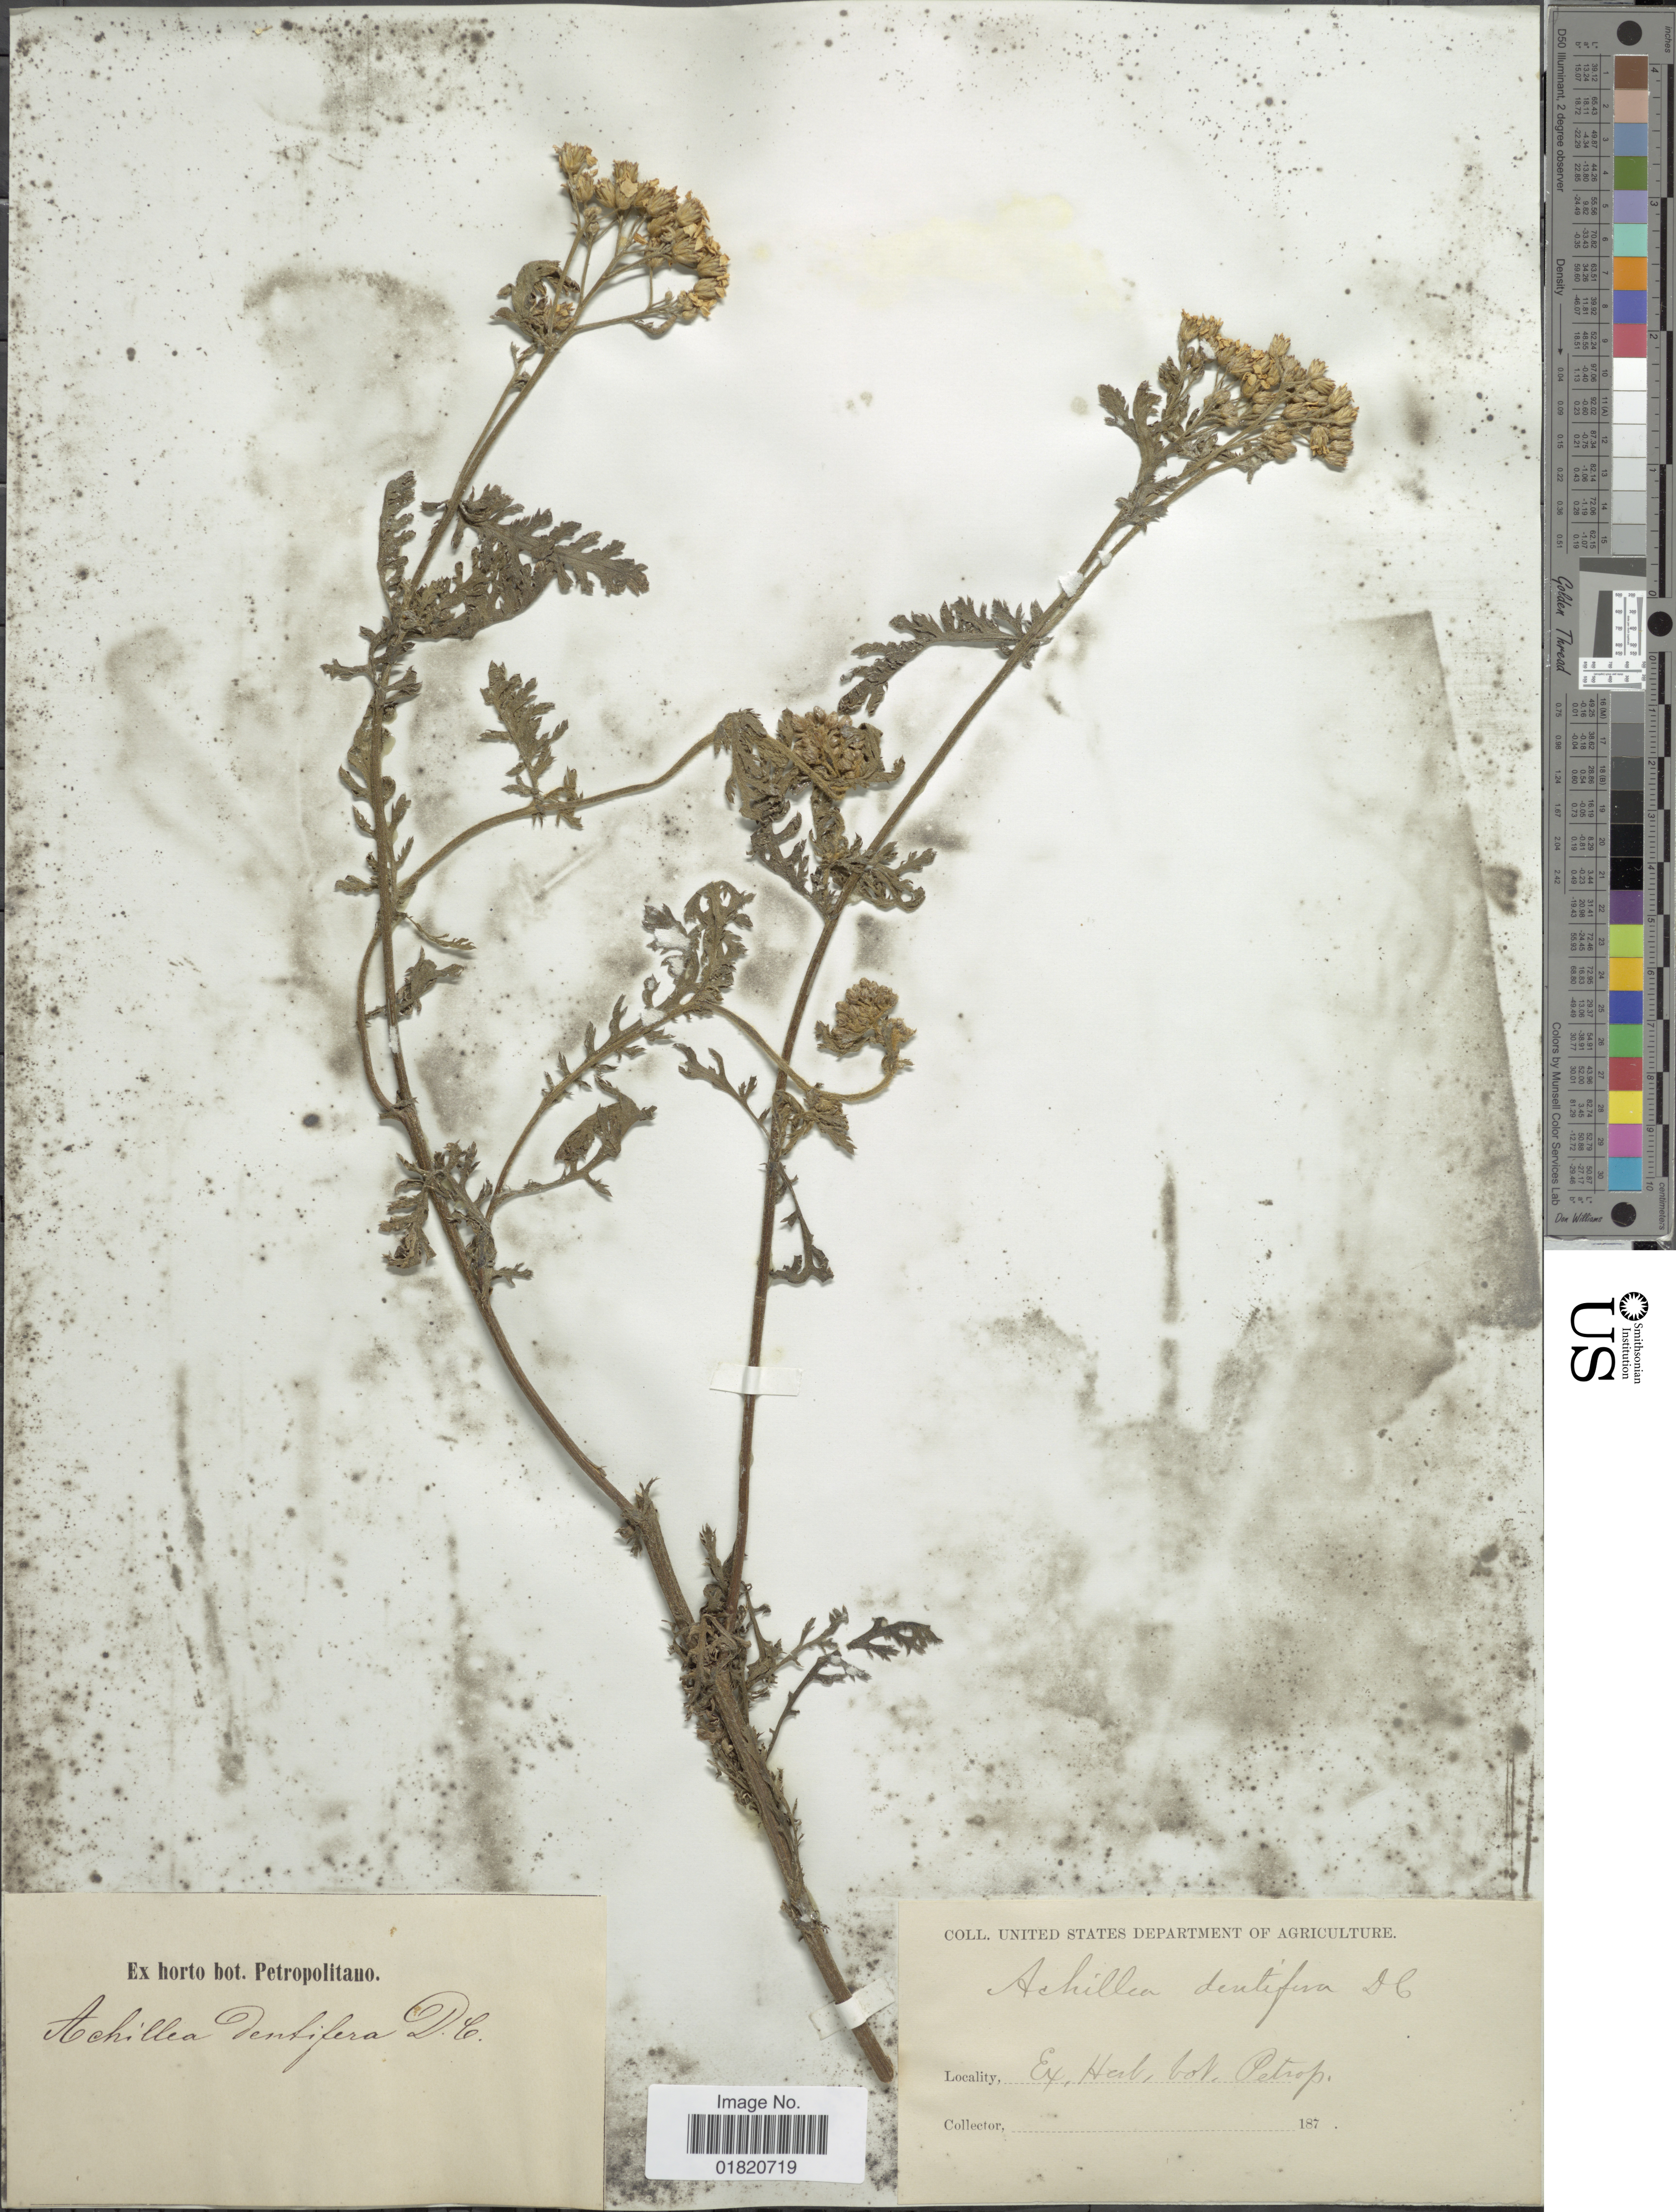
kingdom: Plantae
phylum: Tracheophyta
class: Magnoliopsida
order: Asterales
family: Asteraceae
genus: Achillea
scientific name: Achillea dentifera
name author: Rchb. f.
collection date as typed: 187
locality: Ex horto bot. Petropolitano [unsure placement]